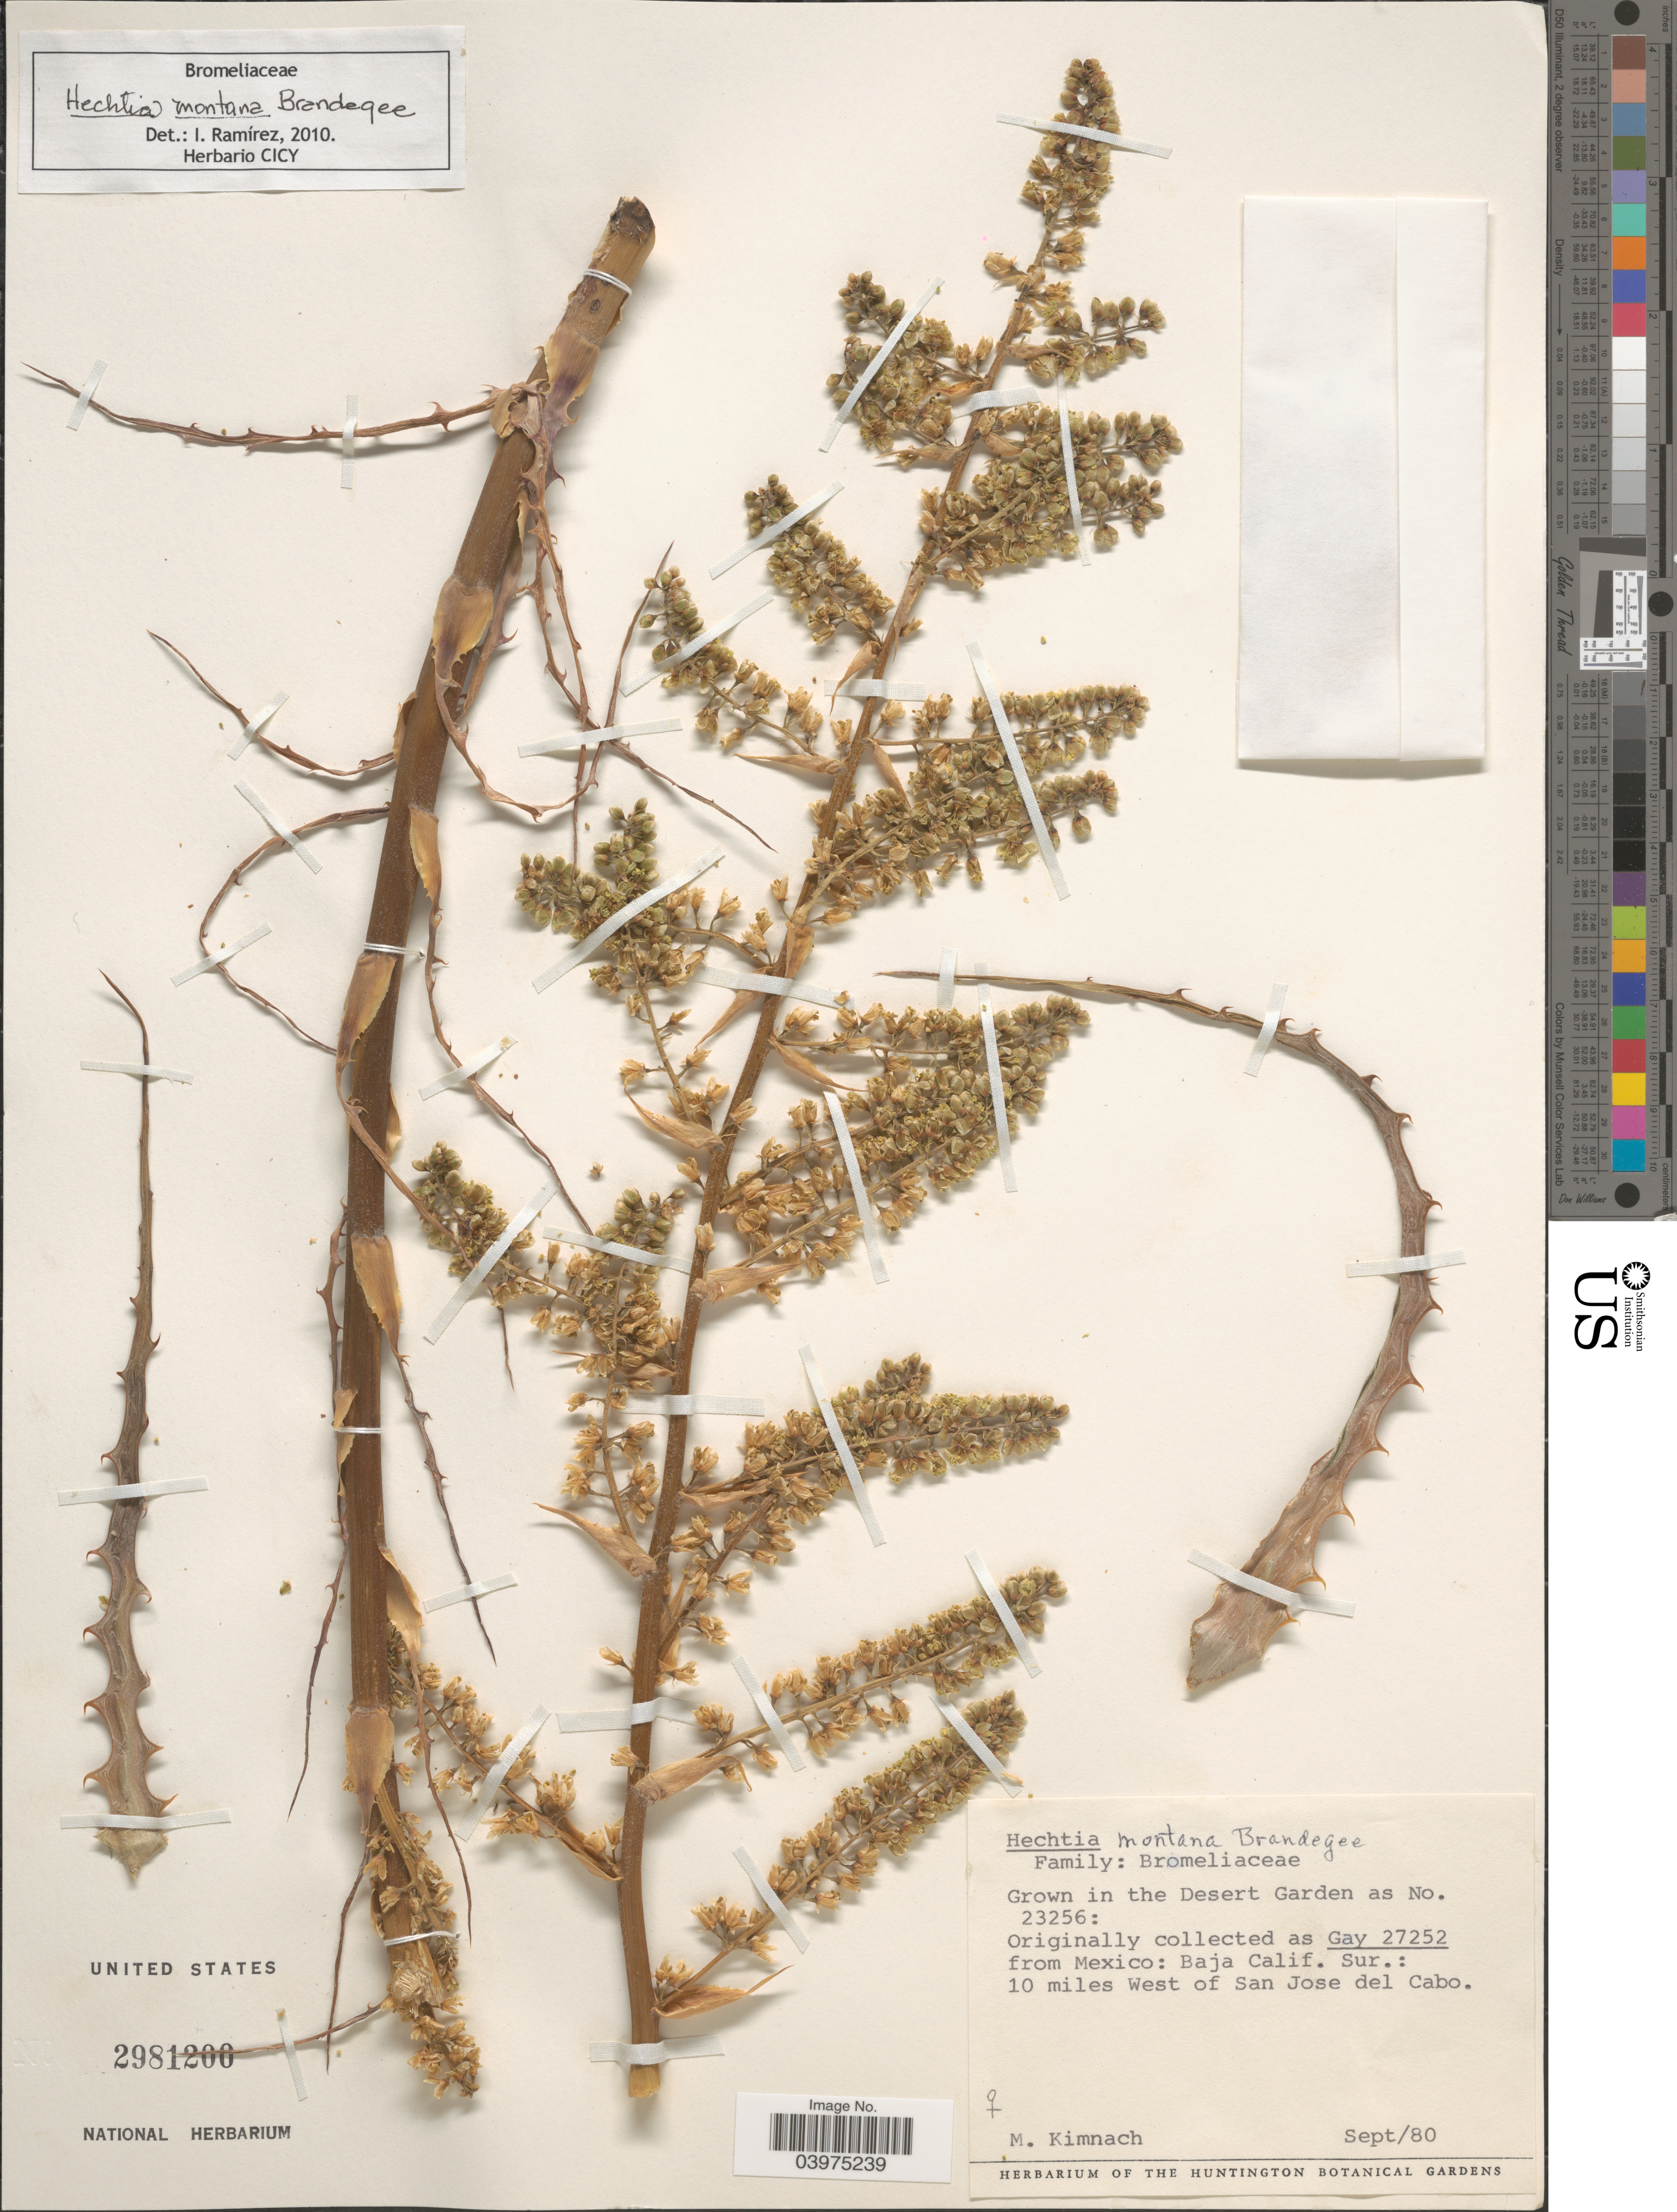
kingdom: Plantae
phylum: Tracheophyta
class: Liliopsida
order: Poales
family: Bromeliaceae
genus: Hechtia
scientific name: Hechtia montana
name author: Brandegee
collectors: -. Kimnach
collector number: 23256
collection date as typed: Transcribed d/m/y: /9/80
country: United States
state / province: California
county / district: Los Angeles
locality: In the Desert Garden. The Huntington Botanical Gardens.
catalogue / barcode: US 2981200